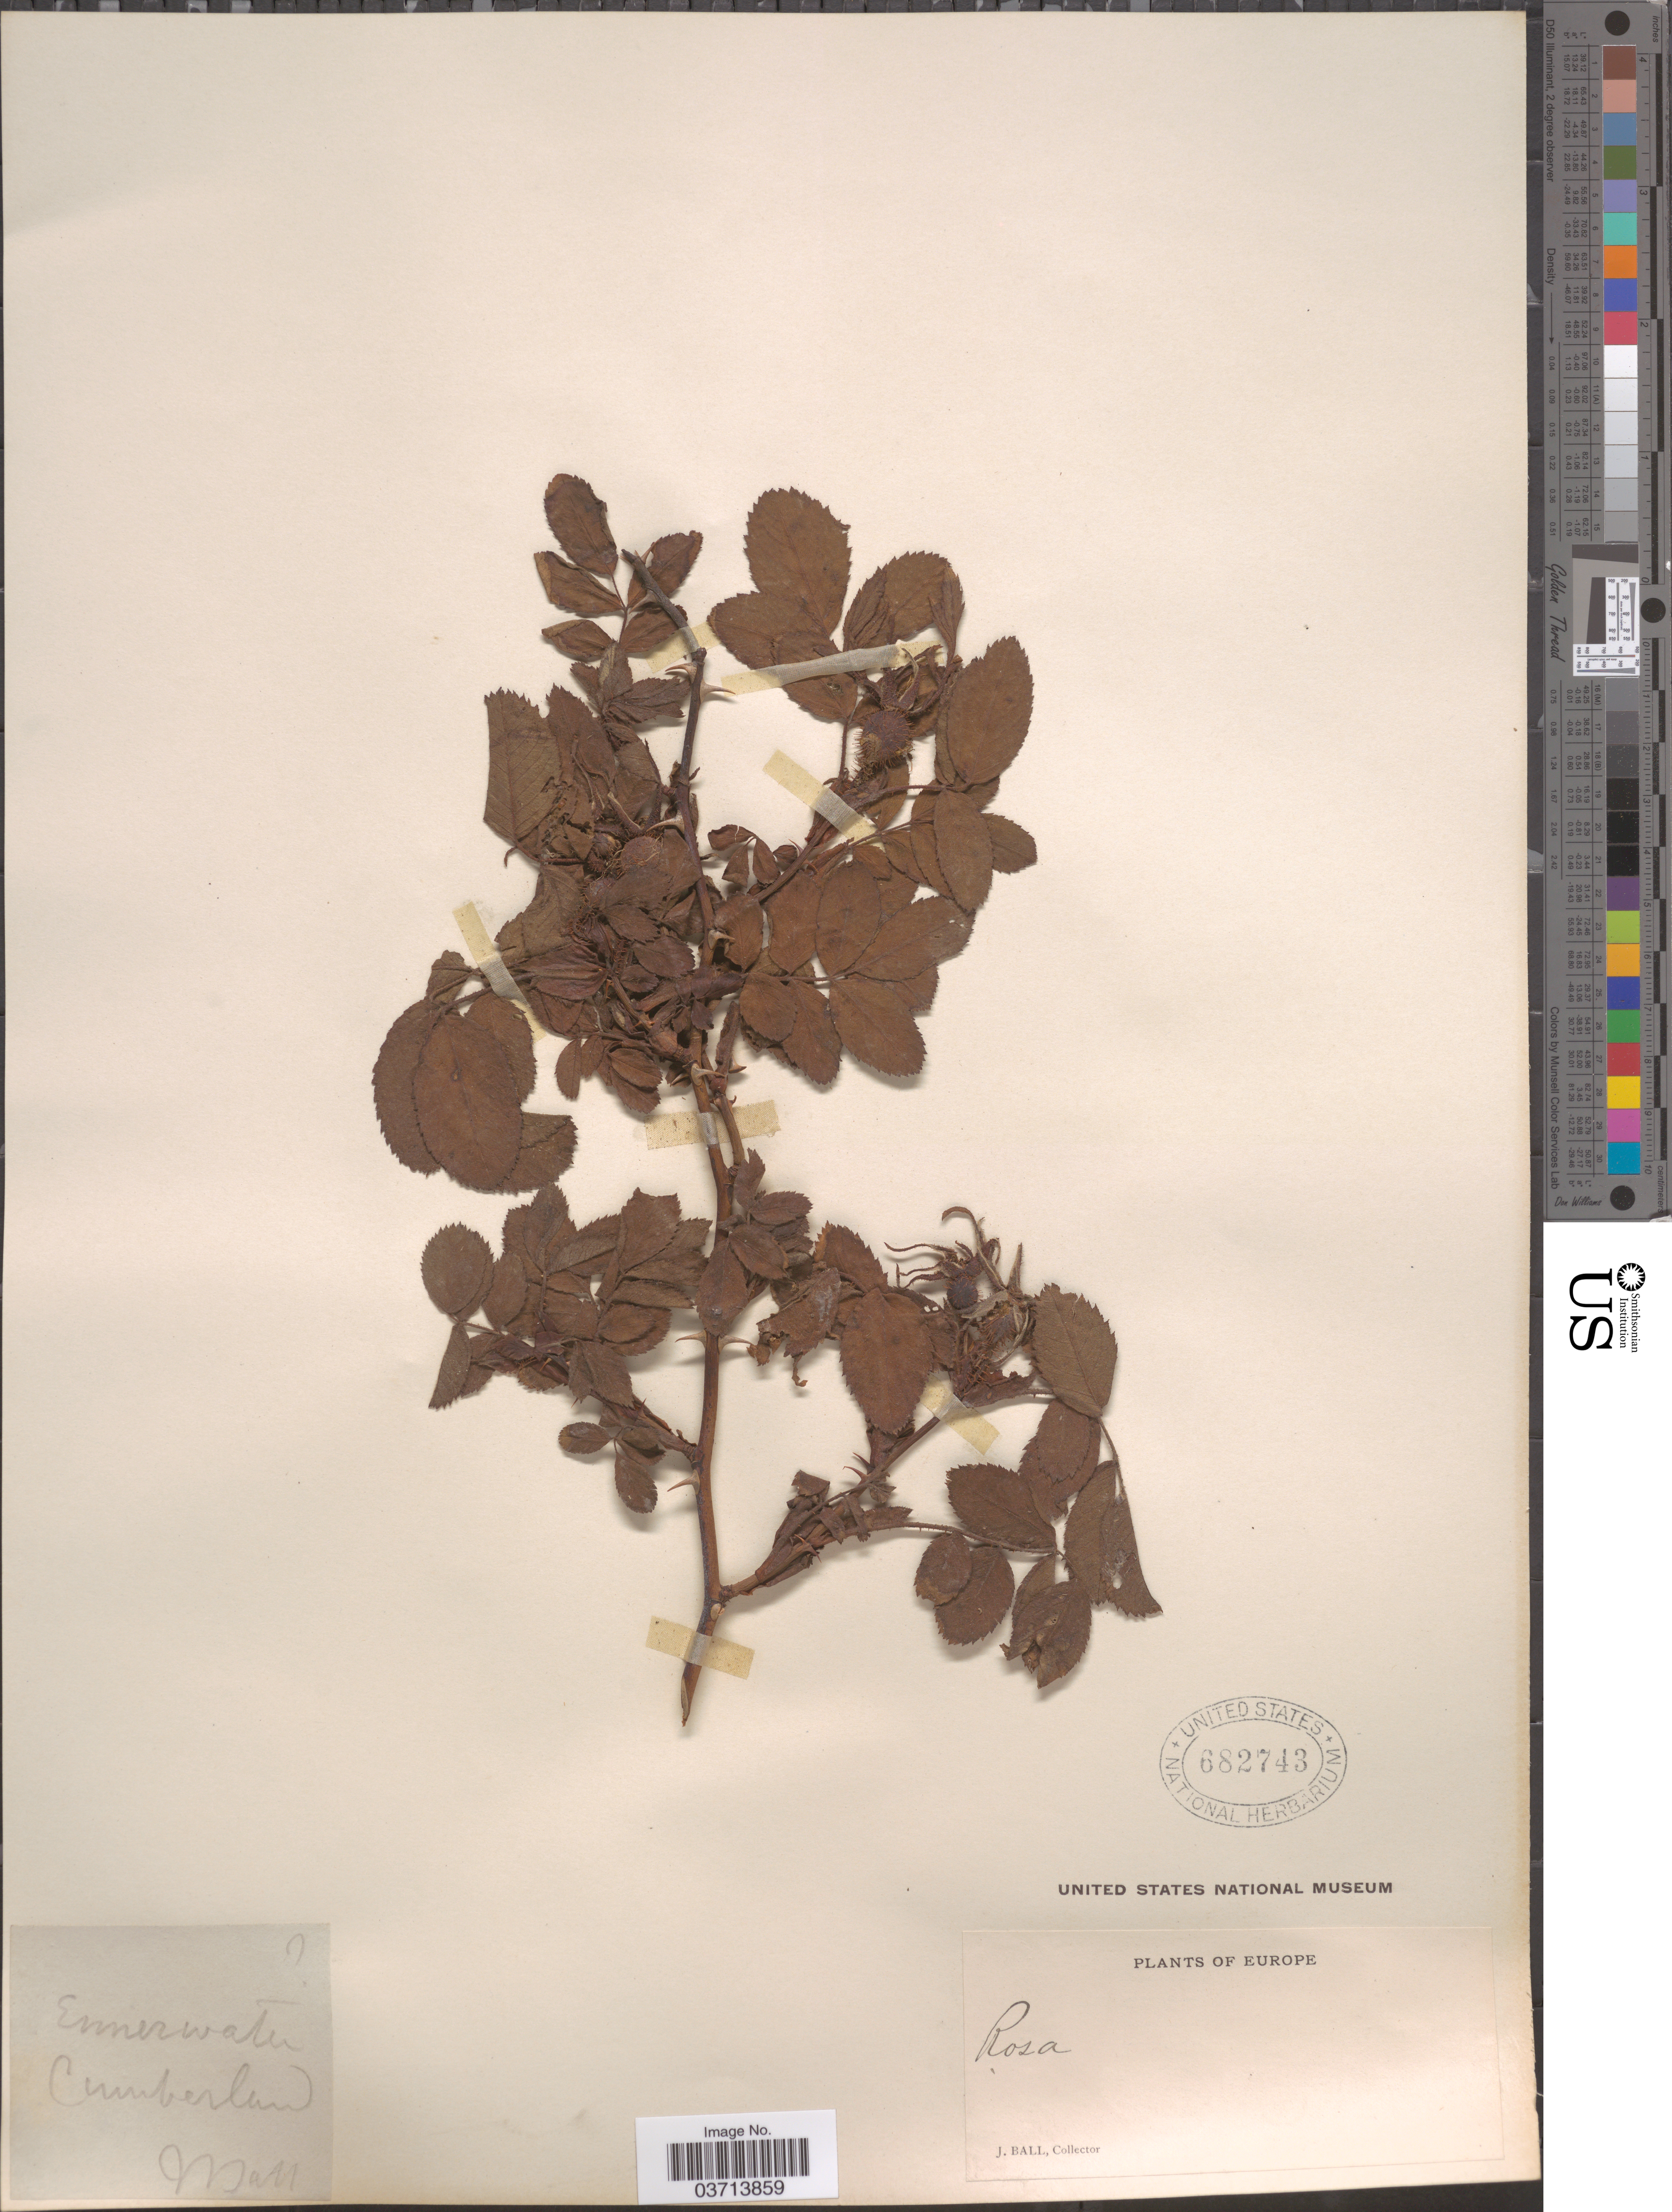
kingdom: Plantae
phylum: Tracheophyta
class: Magnoliopsida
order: Rosales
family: Rosaceae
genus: Rosa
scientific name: Rosa sp.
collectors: J. Ball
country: United Kingdom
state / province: England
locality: Ennerwater Cumberland. Europe.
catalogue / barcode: US 682743